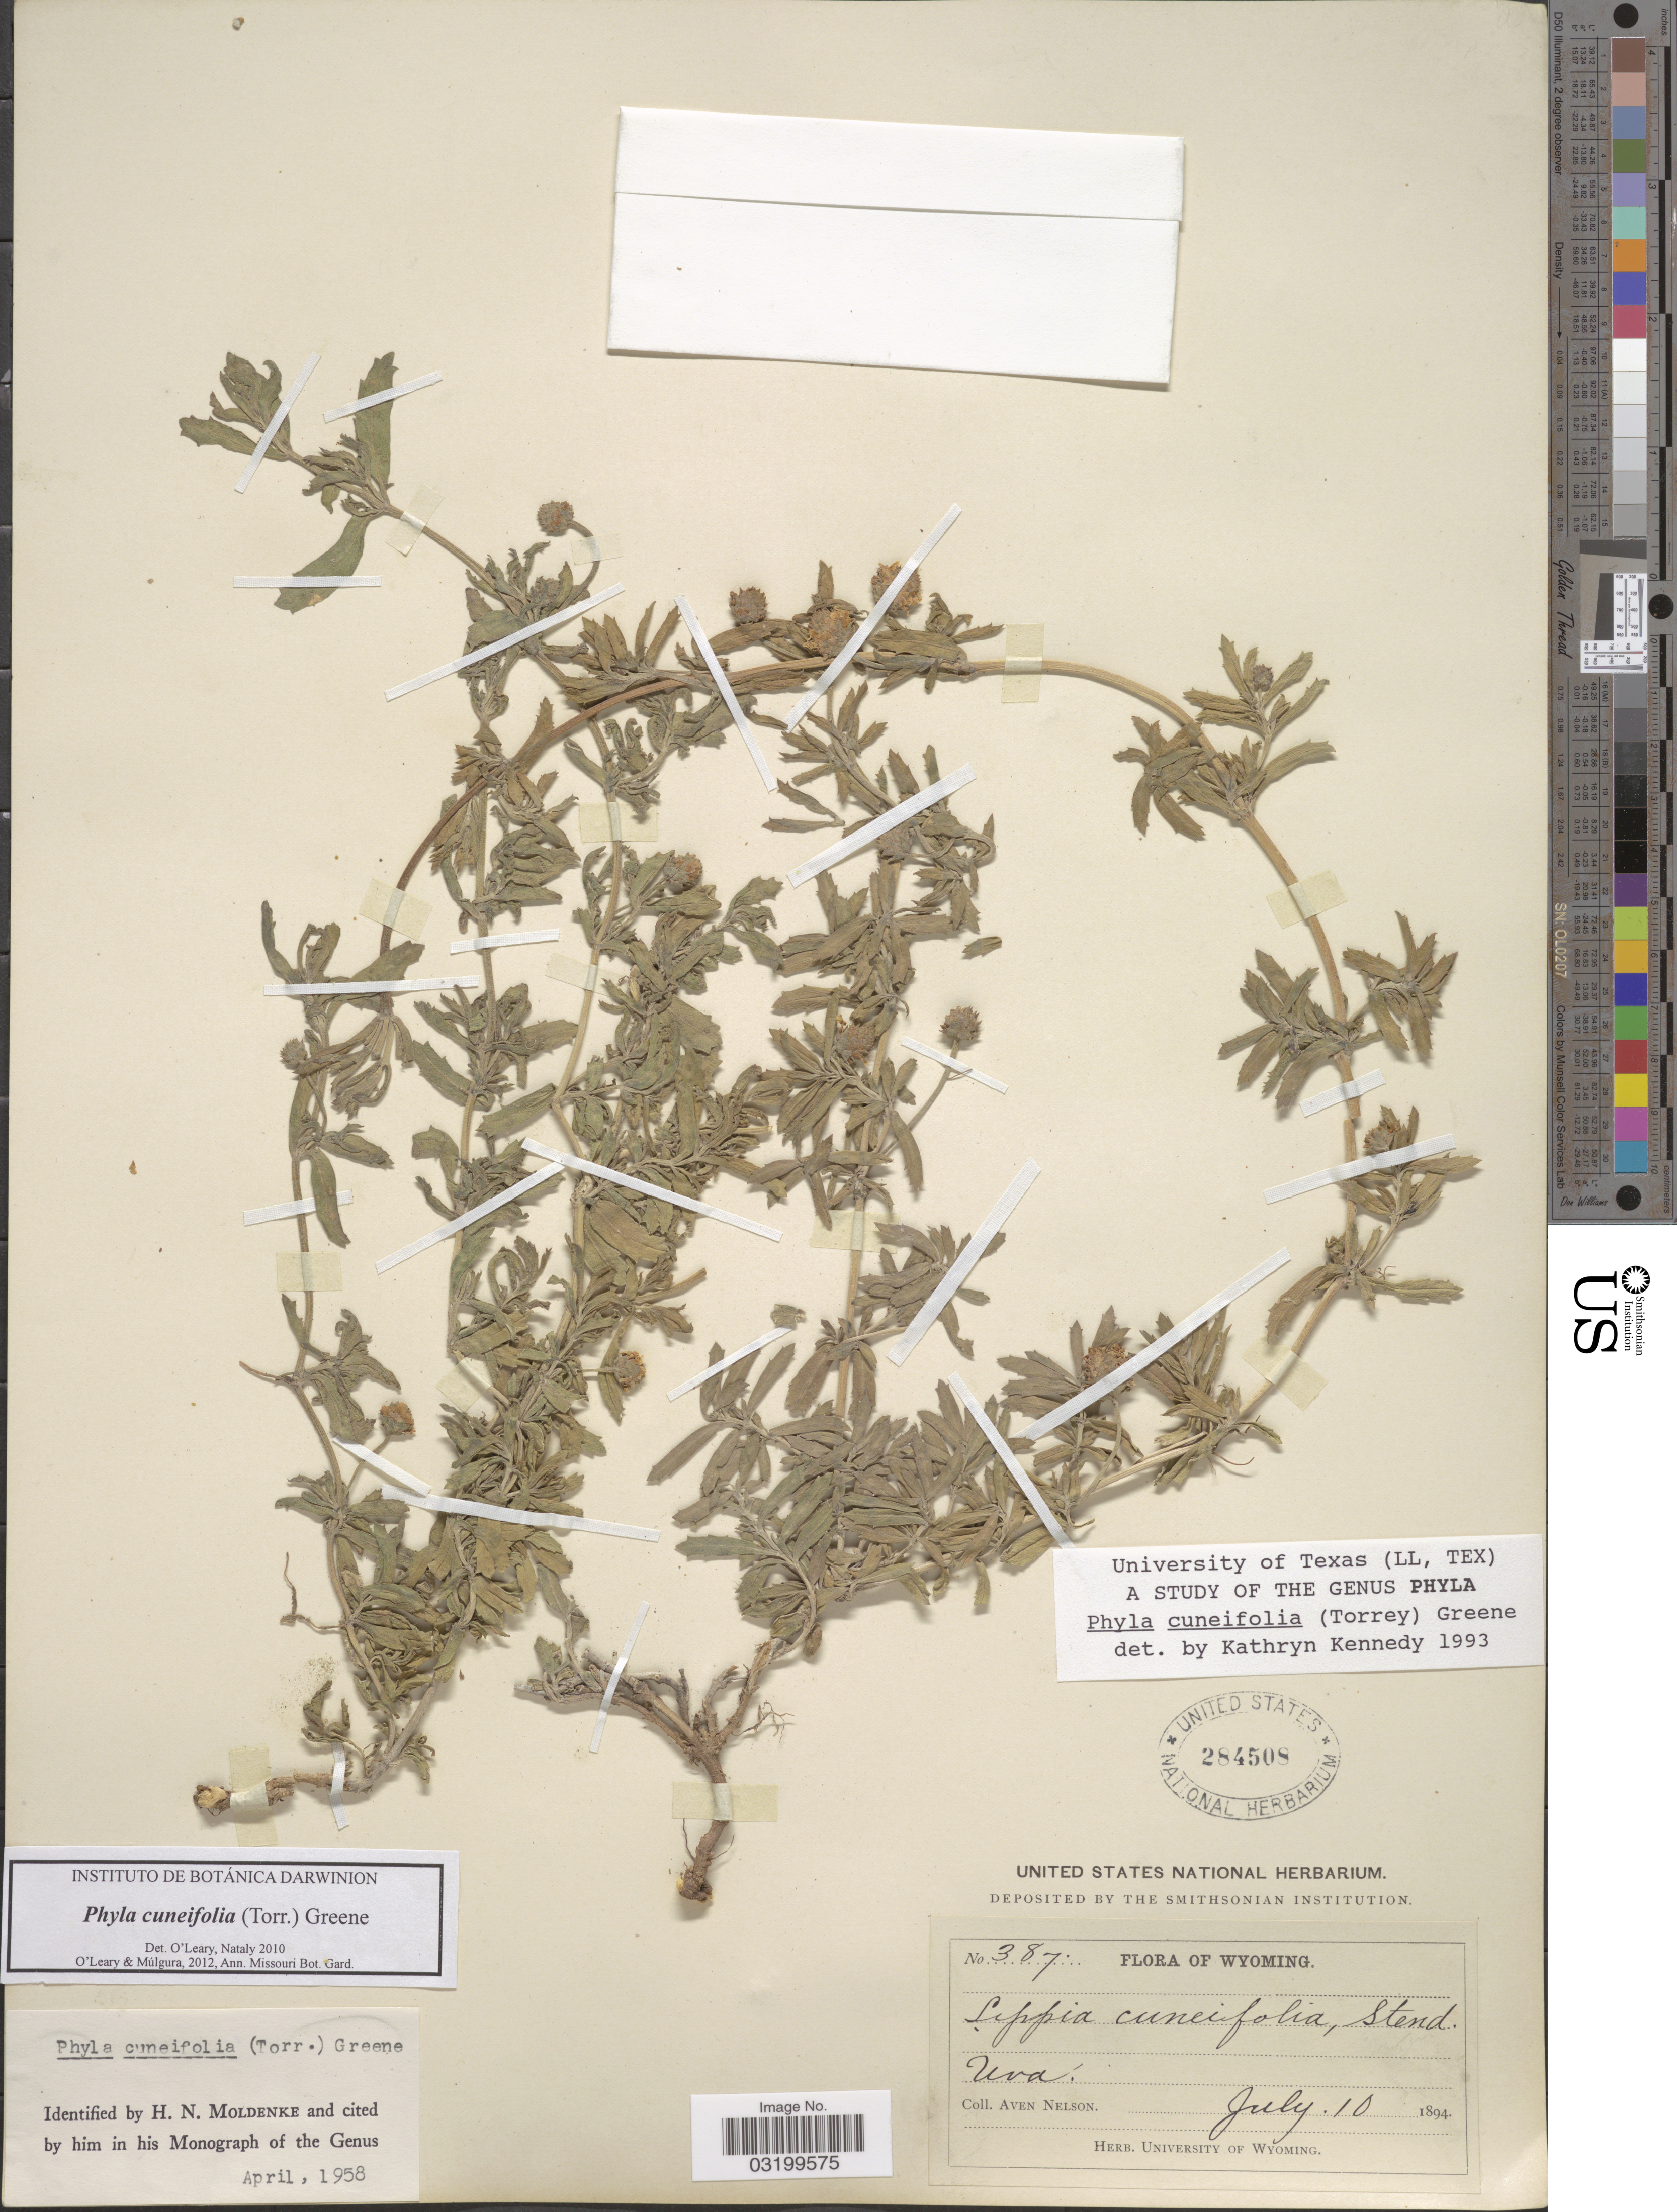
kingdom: Plantae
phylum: Tracheophyta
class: Magnoliopsida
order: Lamiales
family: Verbenaceae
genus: Phyla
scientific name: Phyla cuneifolia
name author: (Torr.) Greene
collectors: A. Nelson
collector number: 387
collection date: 1894-07-10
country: United States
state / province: Wyoming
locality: Uva.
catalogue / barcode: US 284508